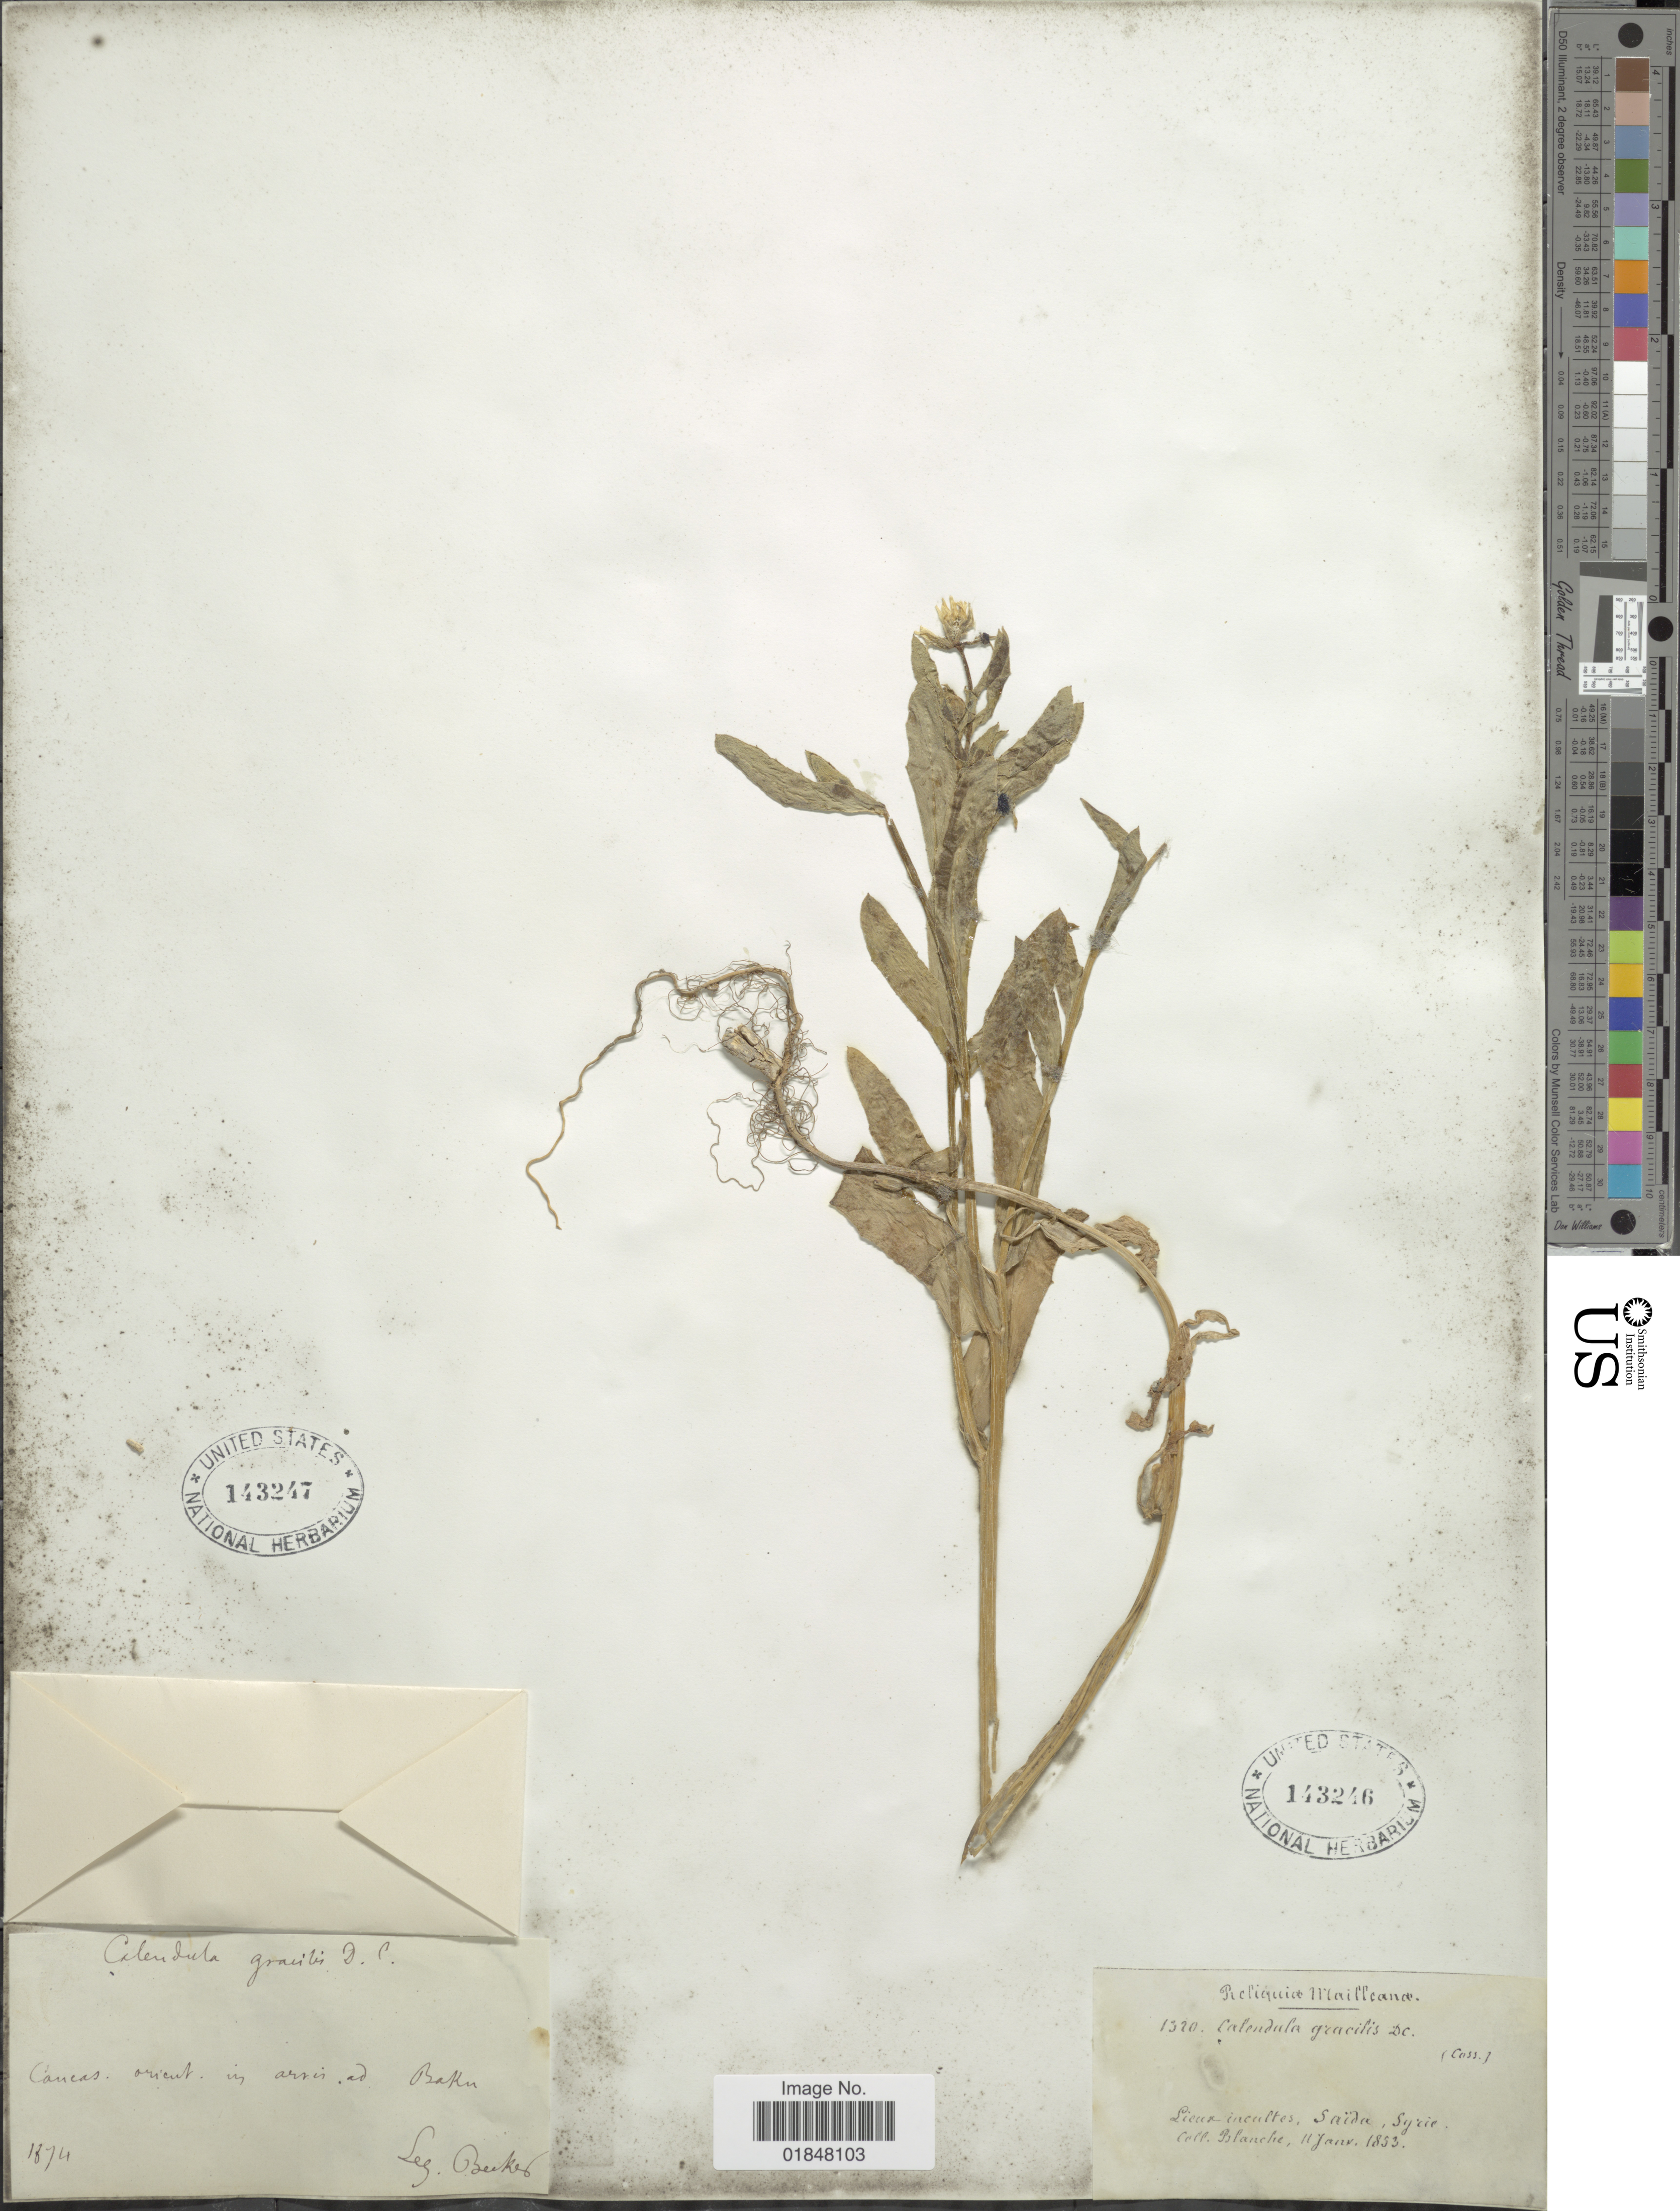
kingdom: Plantae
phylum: Tracheophyta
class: Magnoliopsida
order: Asterales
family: Asteraceae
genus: Calendula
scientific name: Calendula gracilis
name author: DC.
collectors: -. Becker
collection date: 1874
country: Azerbaijan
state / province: Baki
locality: Caucas orient in arvis ad Baku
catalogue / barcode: US 143247